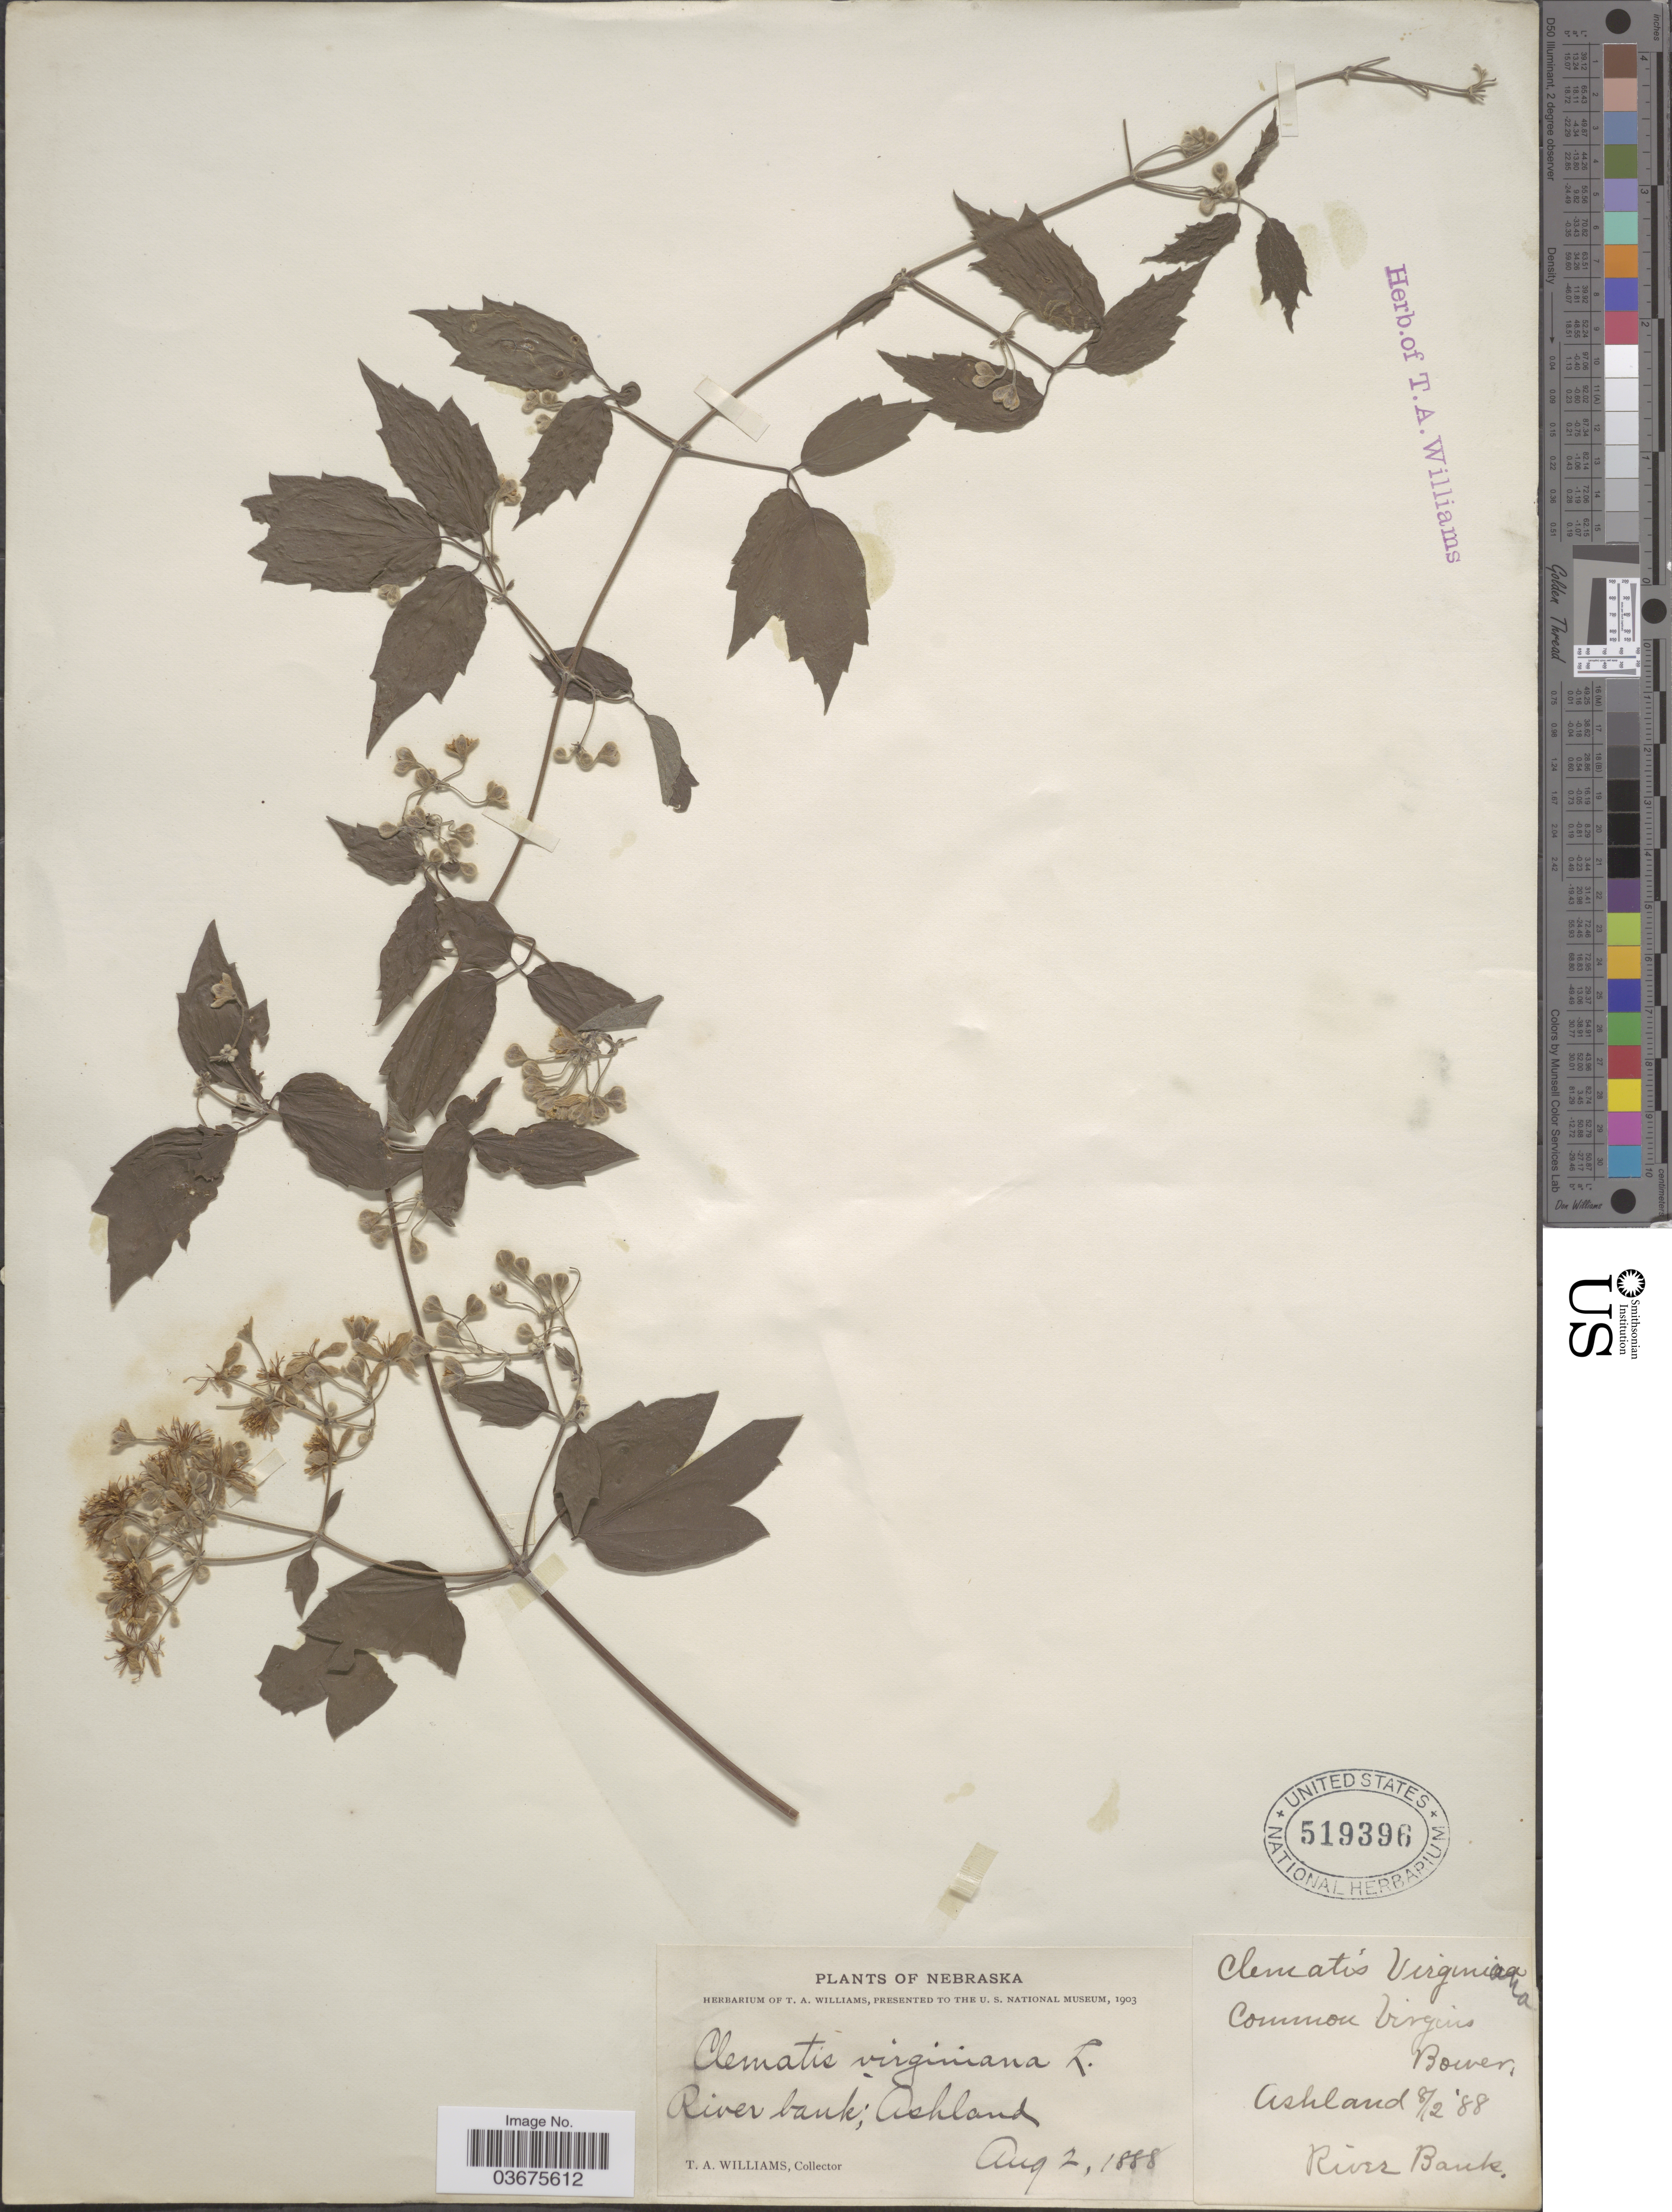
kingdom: Plantae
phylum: Tracheophyta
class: Magnoliopsida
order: Ranunculales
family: Ranunculaceae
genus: Clematis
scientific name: Clematis virginiana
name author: L.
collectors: T. Williams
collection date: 1888-08-02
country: United States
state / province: Nebraska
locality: River bank, Ashland.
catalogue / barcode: US 519396